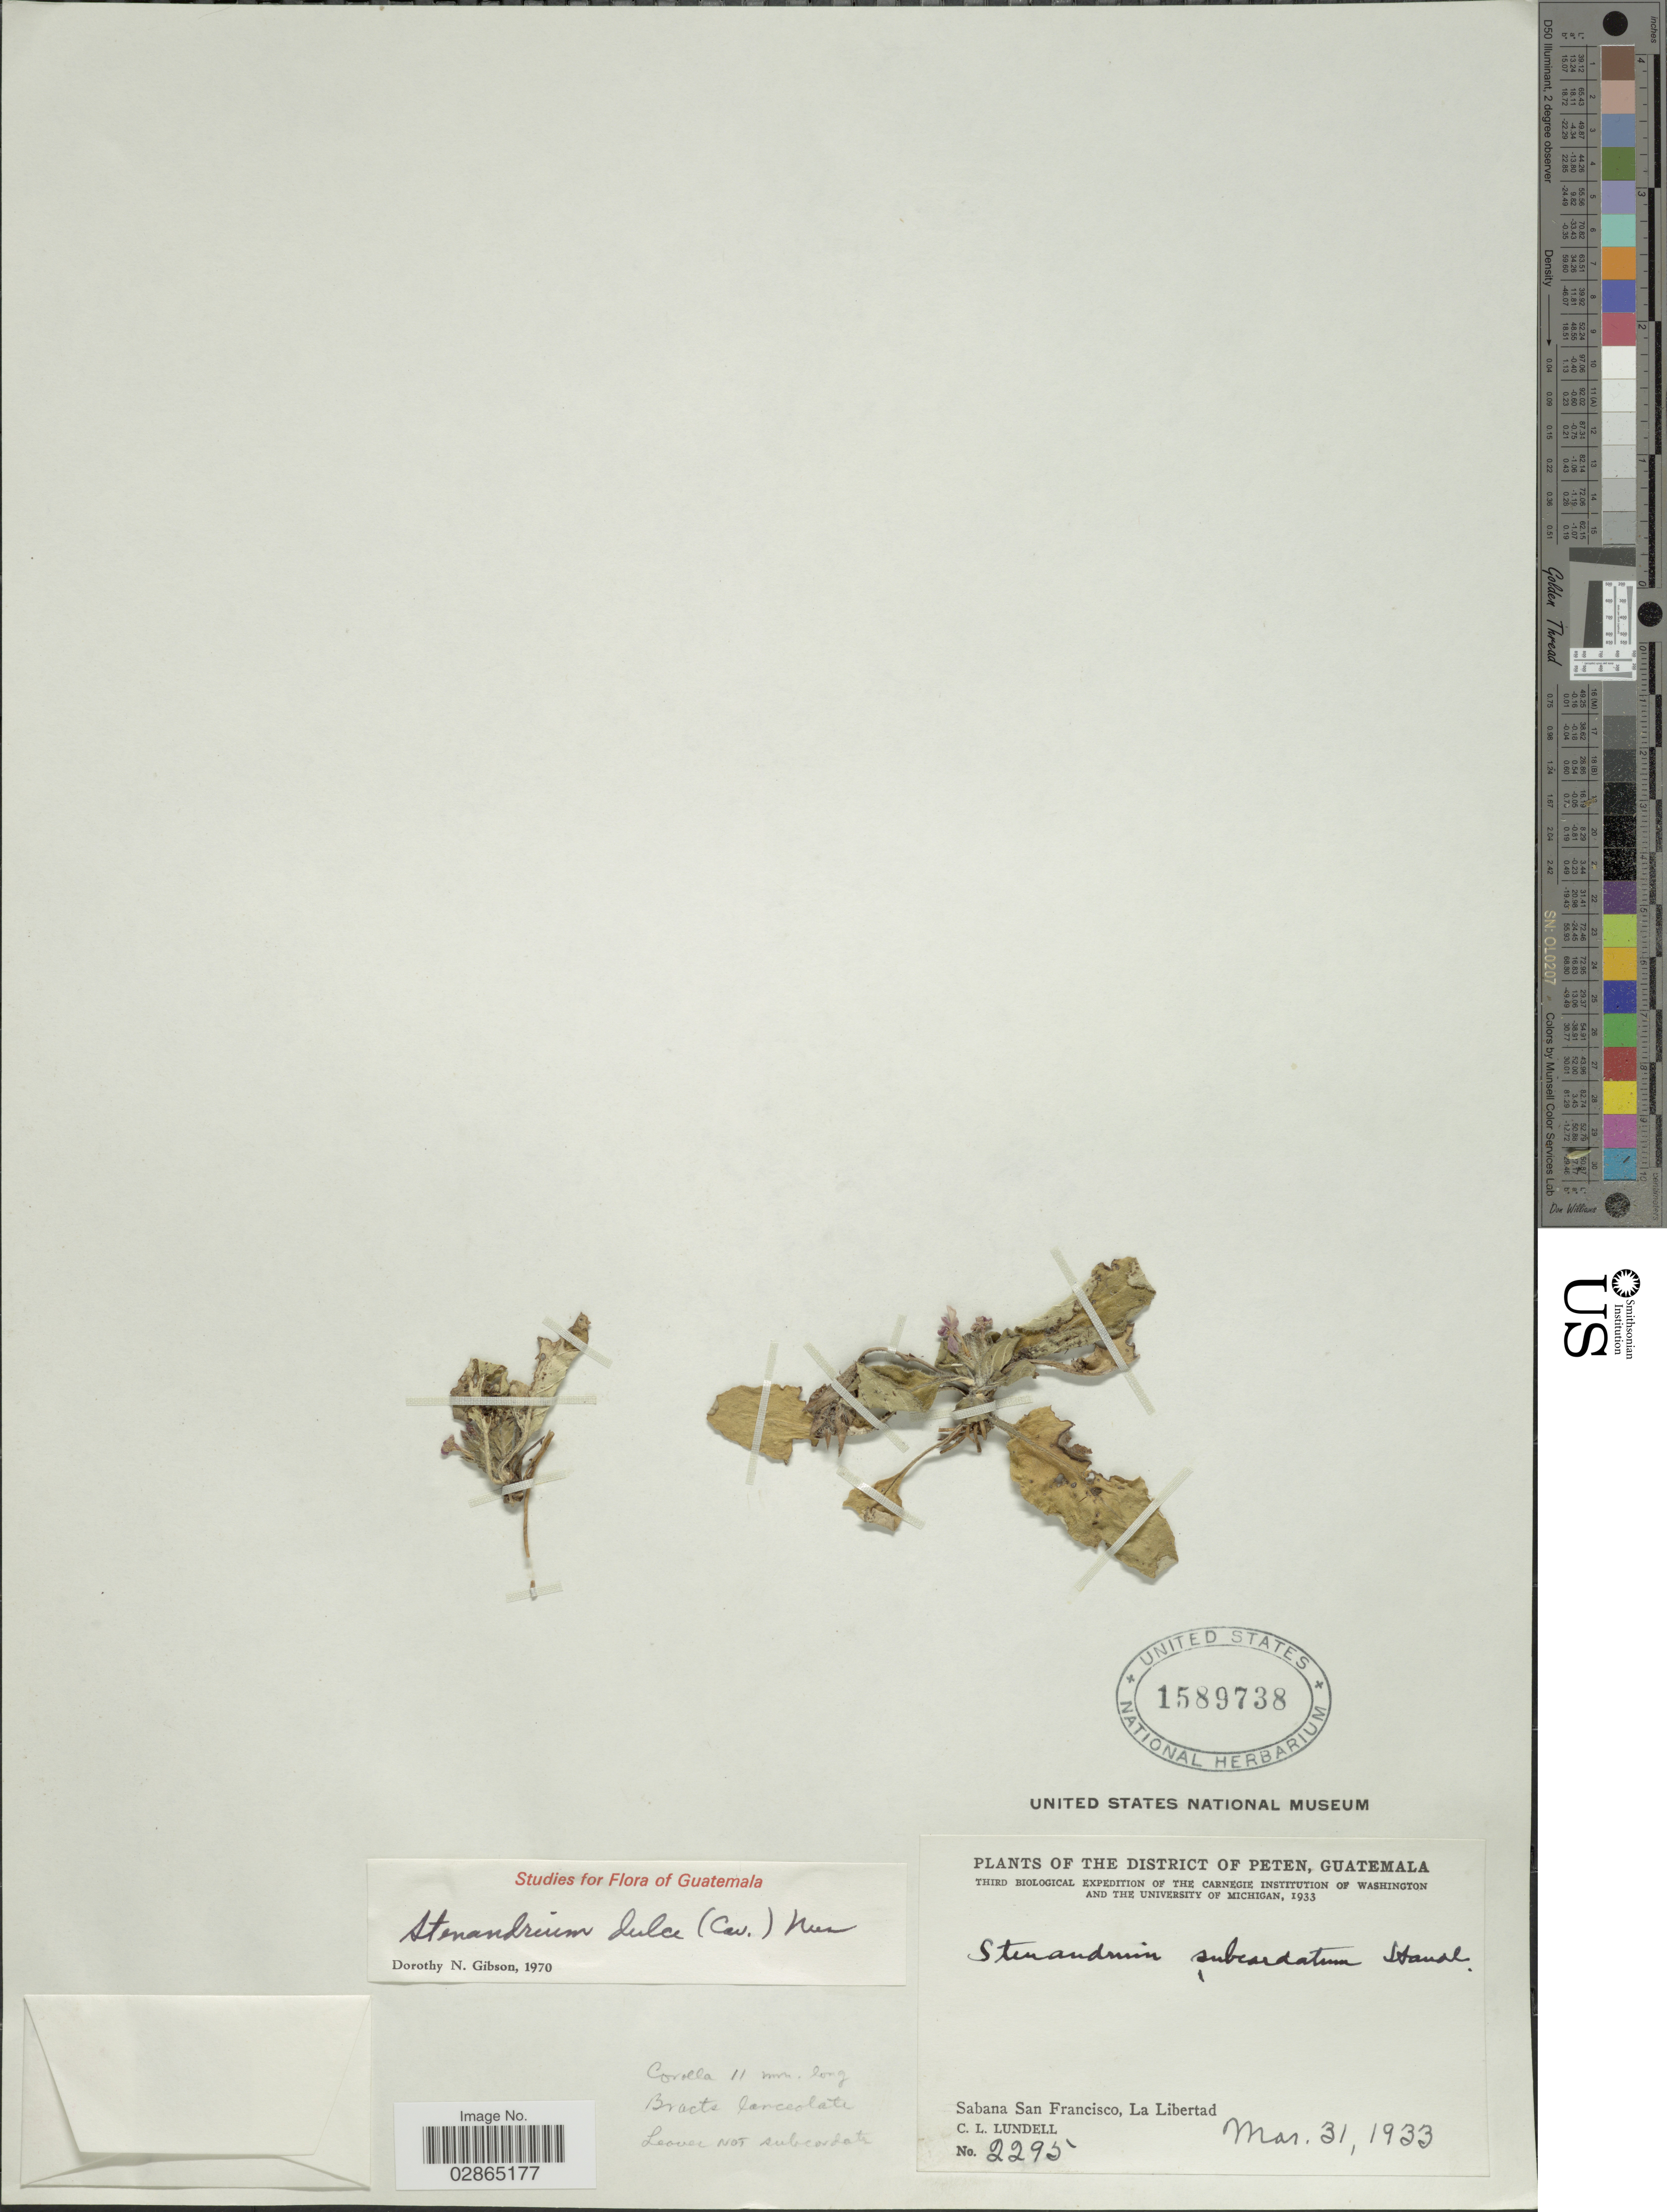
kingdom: Plantae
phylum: Tracheophyta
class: Magnoliopsida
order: Lamiales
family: Acanthaceae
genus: Stenandrium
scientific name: Stenandrium dulce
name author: (Cav.) Nees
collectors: C. L. Lundell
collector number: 2295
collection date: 1933-03-31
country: Guatemala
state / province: El Petén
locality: The District of Peten, Sabana San Francisco, La Libertad.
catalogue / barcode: US 1589738